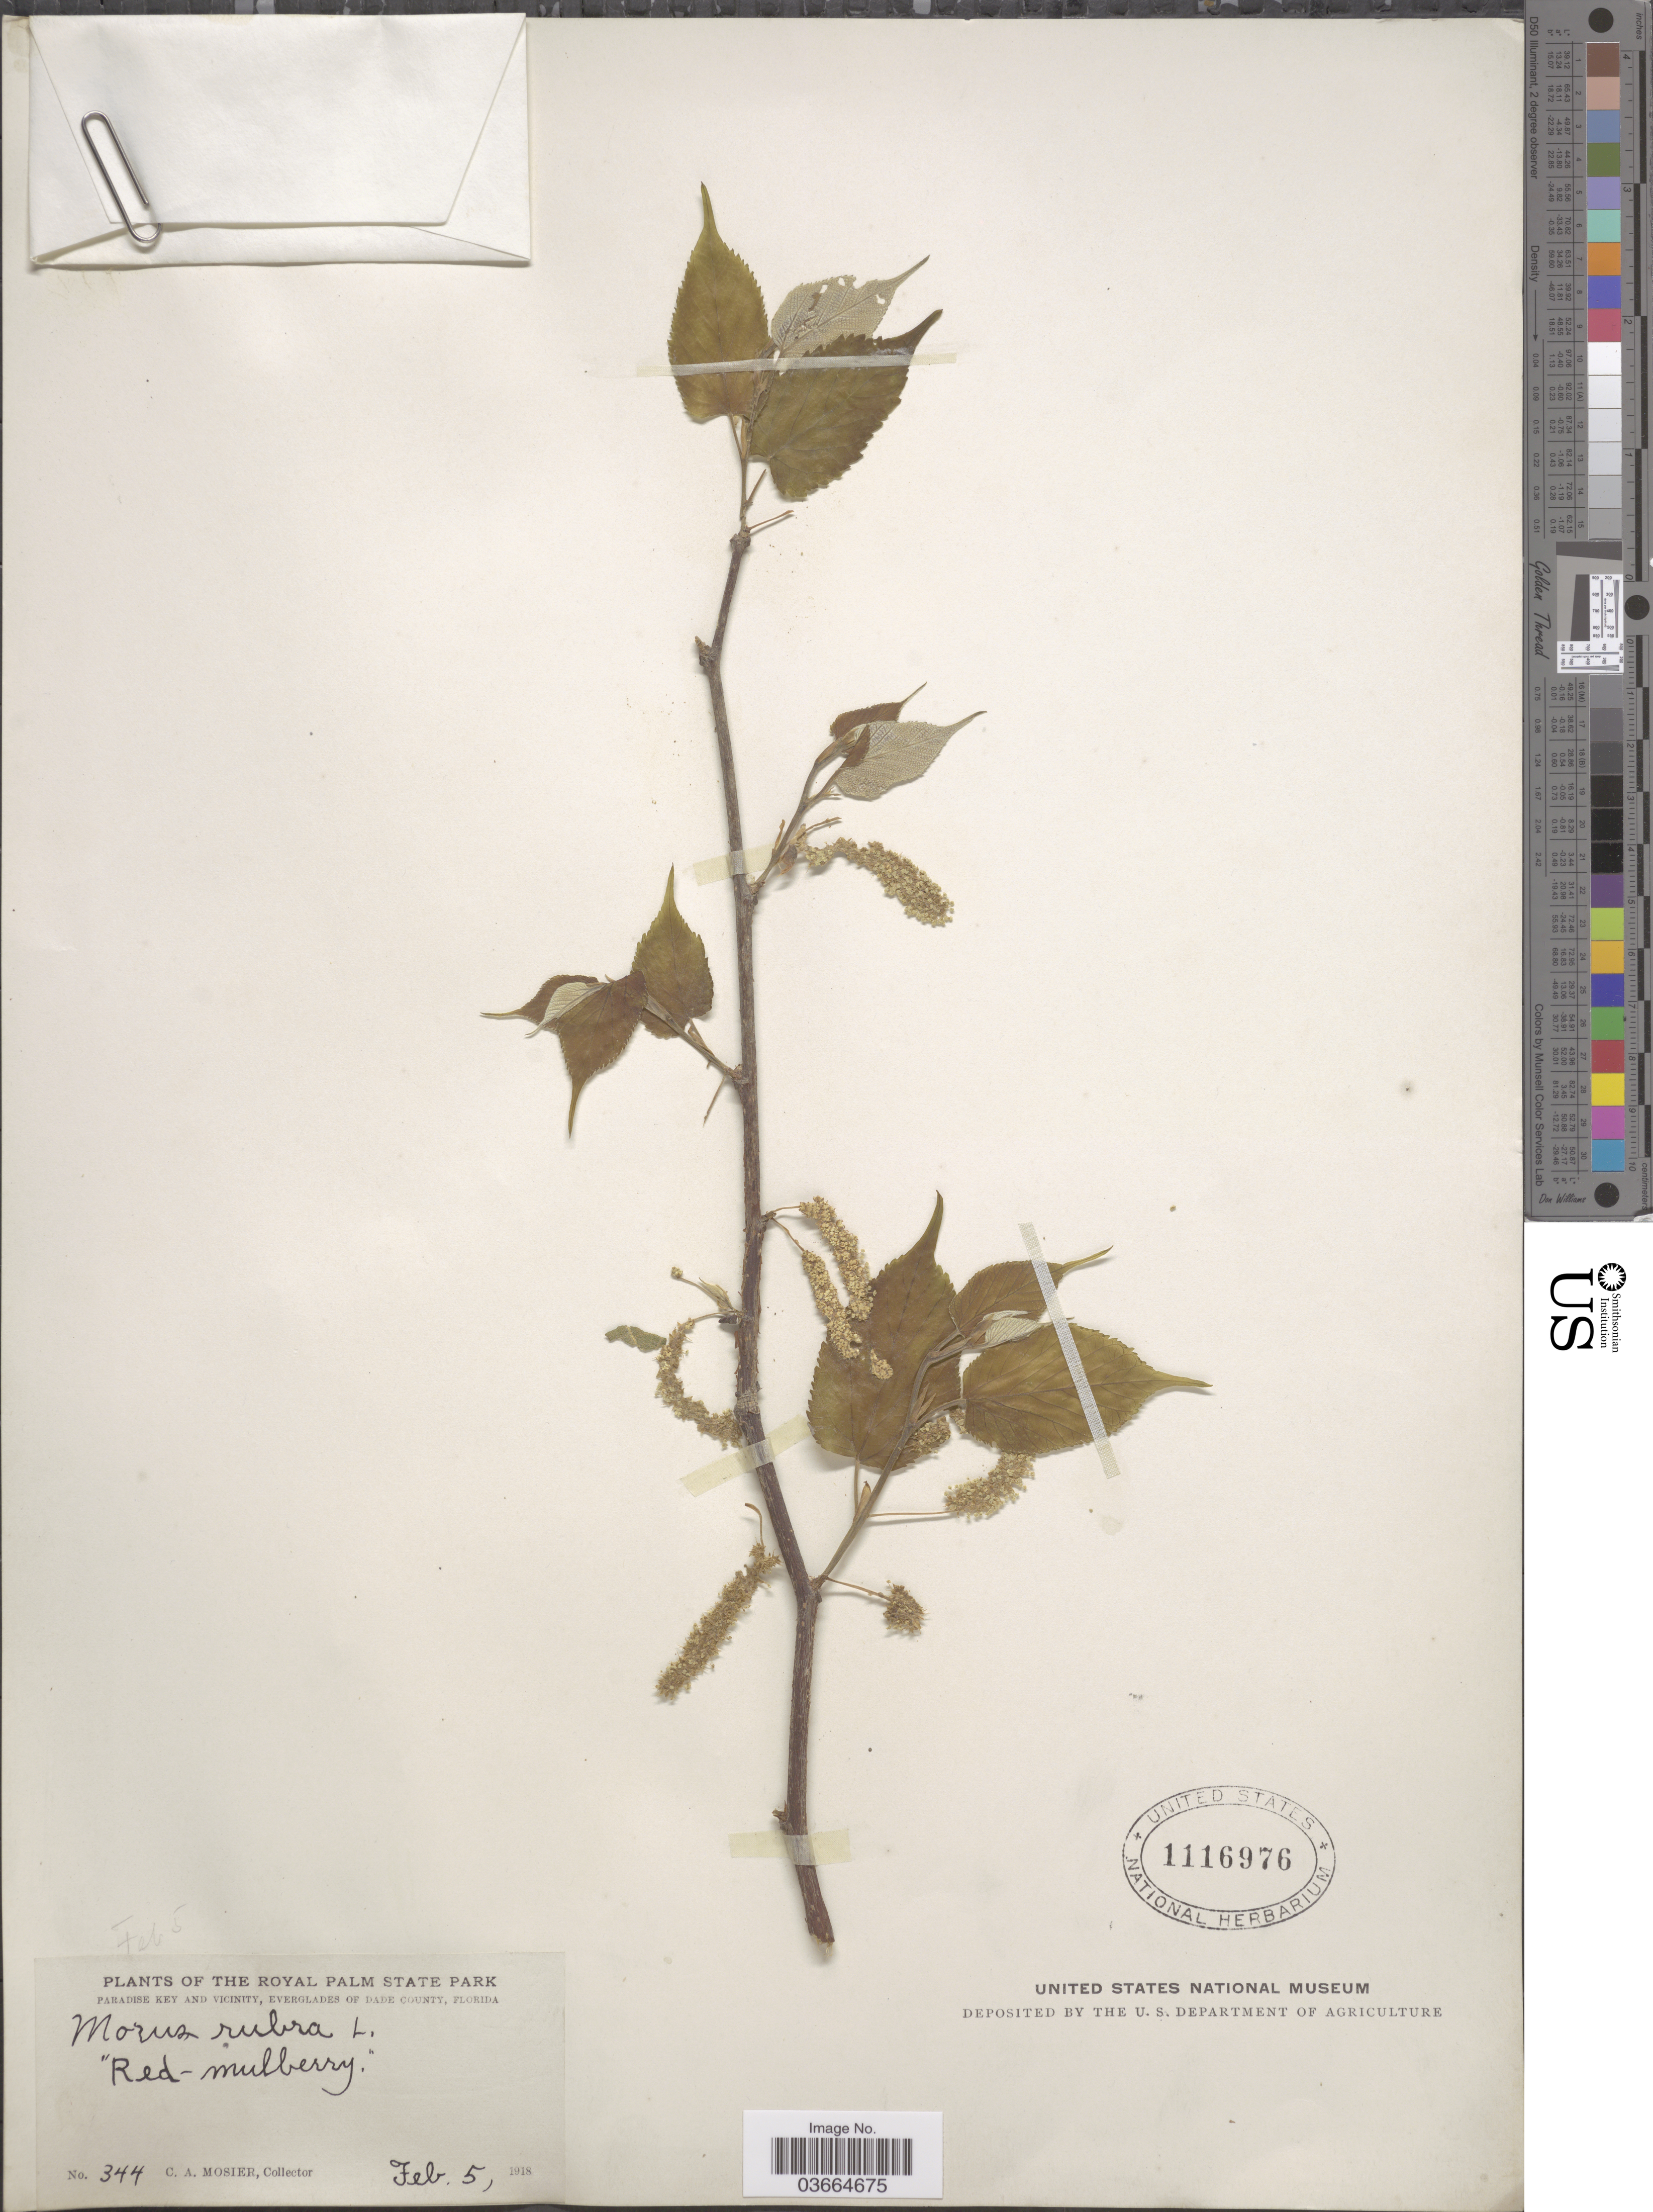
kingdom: Plantae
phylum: Tracheophyta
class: Magnoliopsida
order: Rosales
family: Moraceae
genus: Morus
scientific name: Morus rubra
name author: L.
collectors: C. A. Mosier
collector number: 344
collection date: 1918-02-05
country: United States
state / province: Florida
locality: The Royal Palm State Park. Paradise Key and vicinity, Everglades of Dade County. "Red-mulberry".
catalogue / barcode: US 1116976